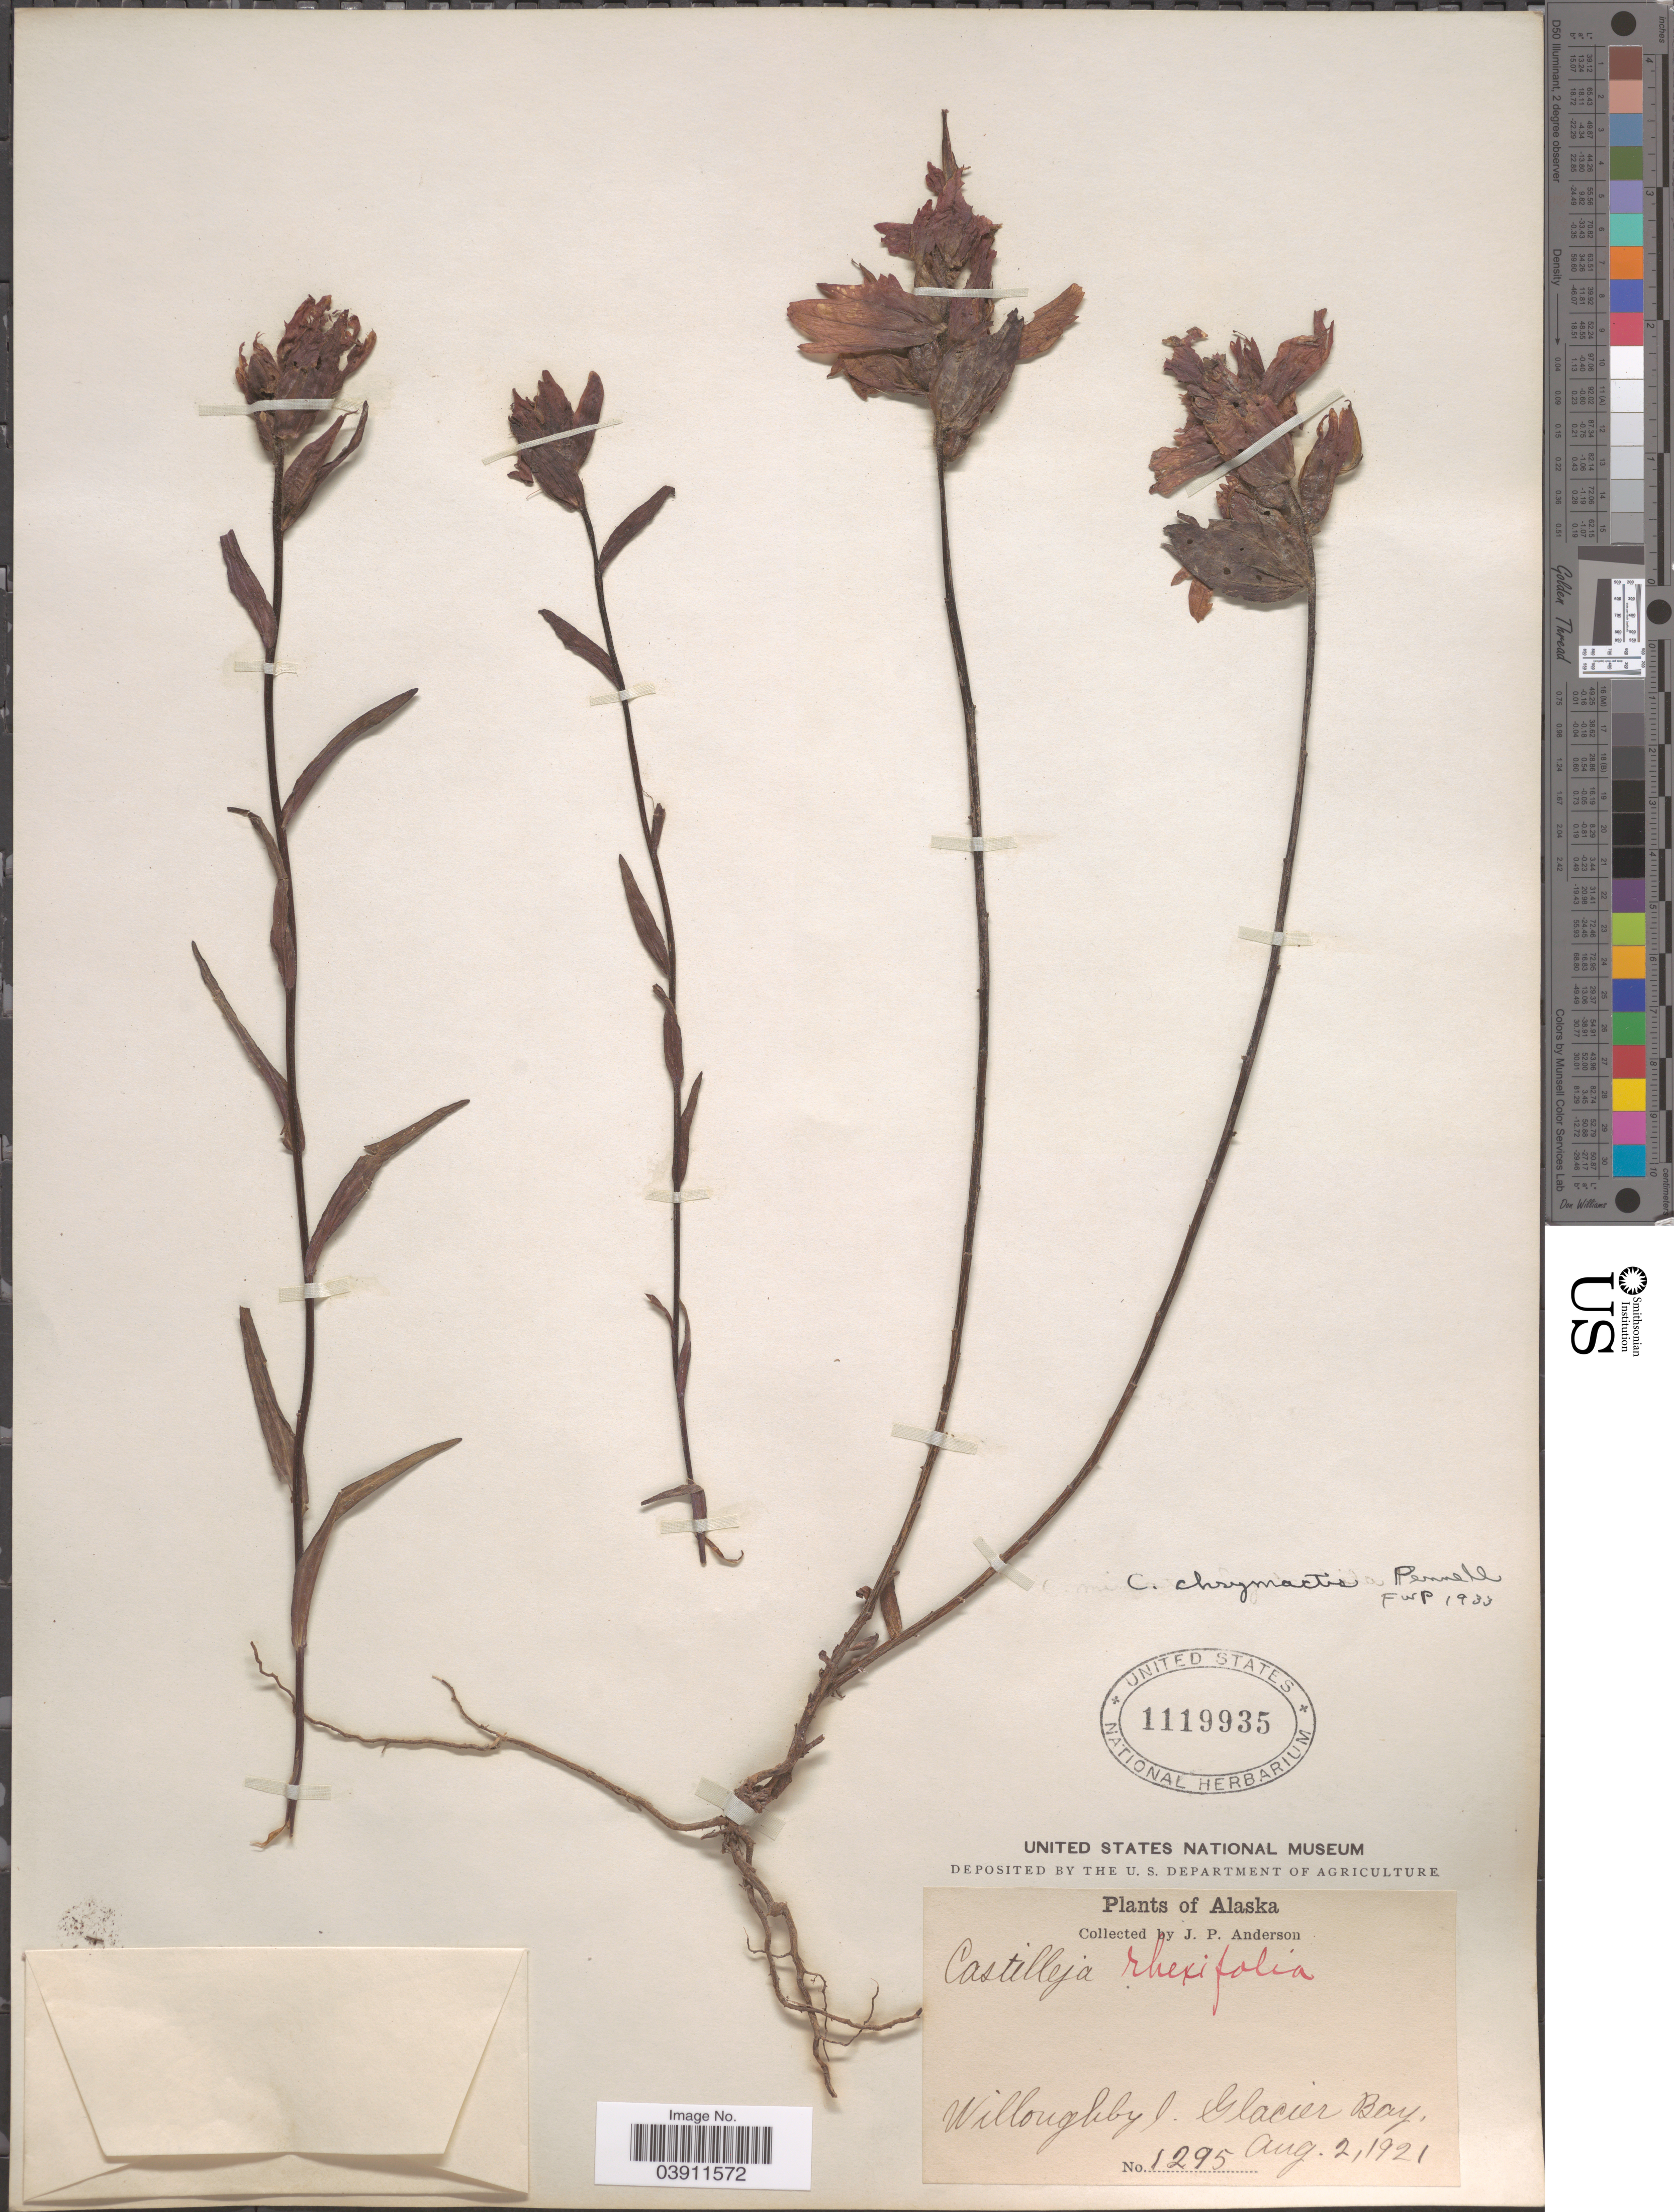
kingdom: Plantae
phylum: Tracheophyta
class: Magnoliopsida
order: Lamiales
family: Orobanchaceae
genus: Castilleja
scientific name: Castilleja chrymactis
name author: Pennell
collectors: J. P. Anderson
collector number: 1295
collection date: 1921-08-02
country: United States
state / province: Alaska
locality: Willoughby I. Glacier Bay.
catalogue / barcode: US 1119935